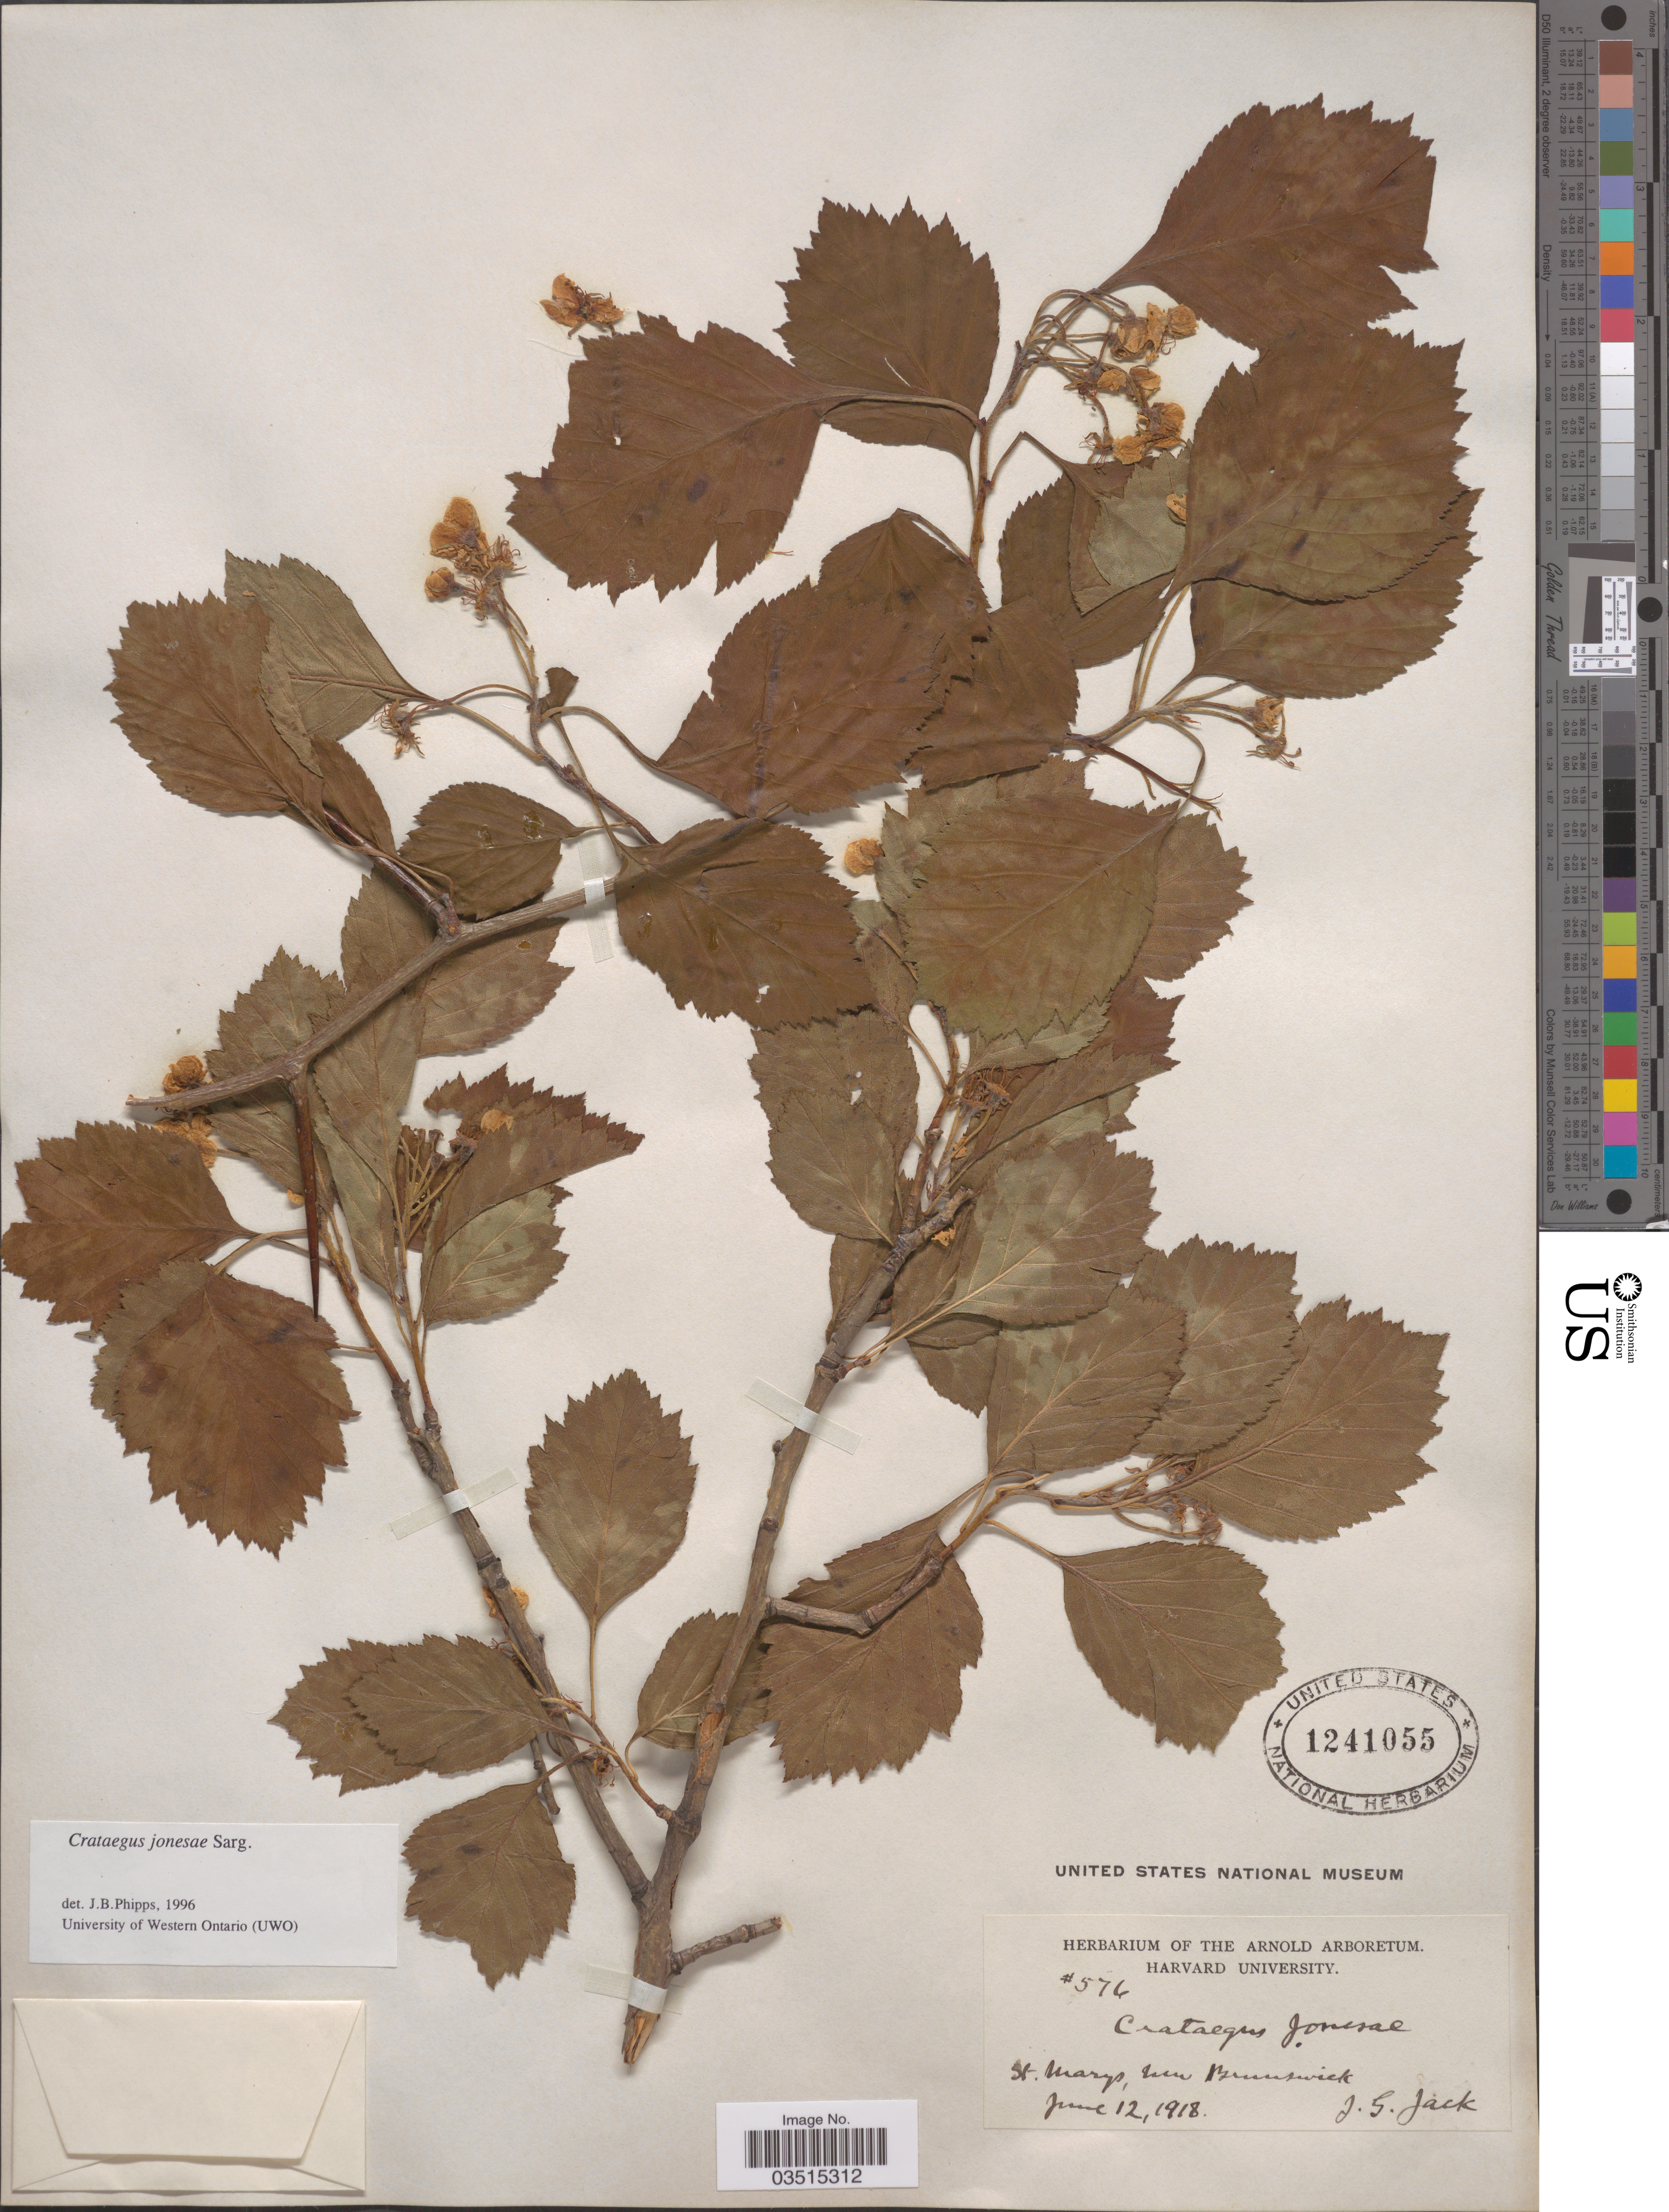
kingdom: Plantae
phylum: Tracheophyta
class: Magnoliopsida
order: Rosales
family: Rosaceae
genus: Crataegus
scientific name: Crataegus jonesae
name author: Sarg.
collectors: J. G. Jack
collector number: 576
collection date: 1918-06-12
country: Canada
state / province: New Brunswick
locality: St. Marys.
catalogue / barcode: US 1241055